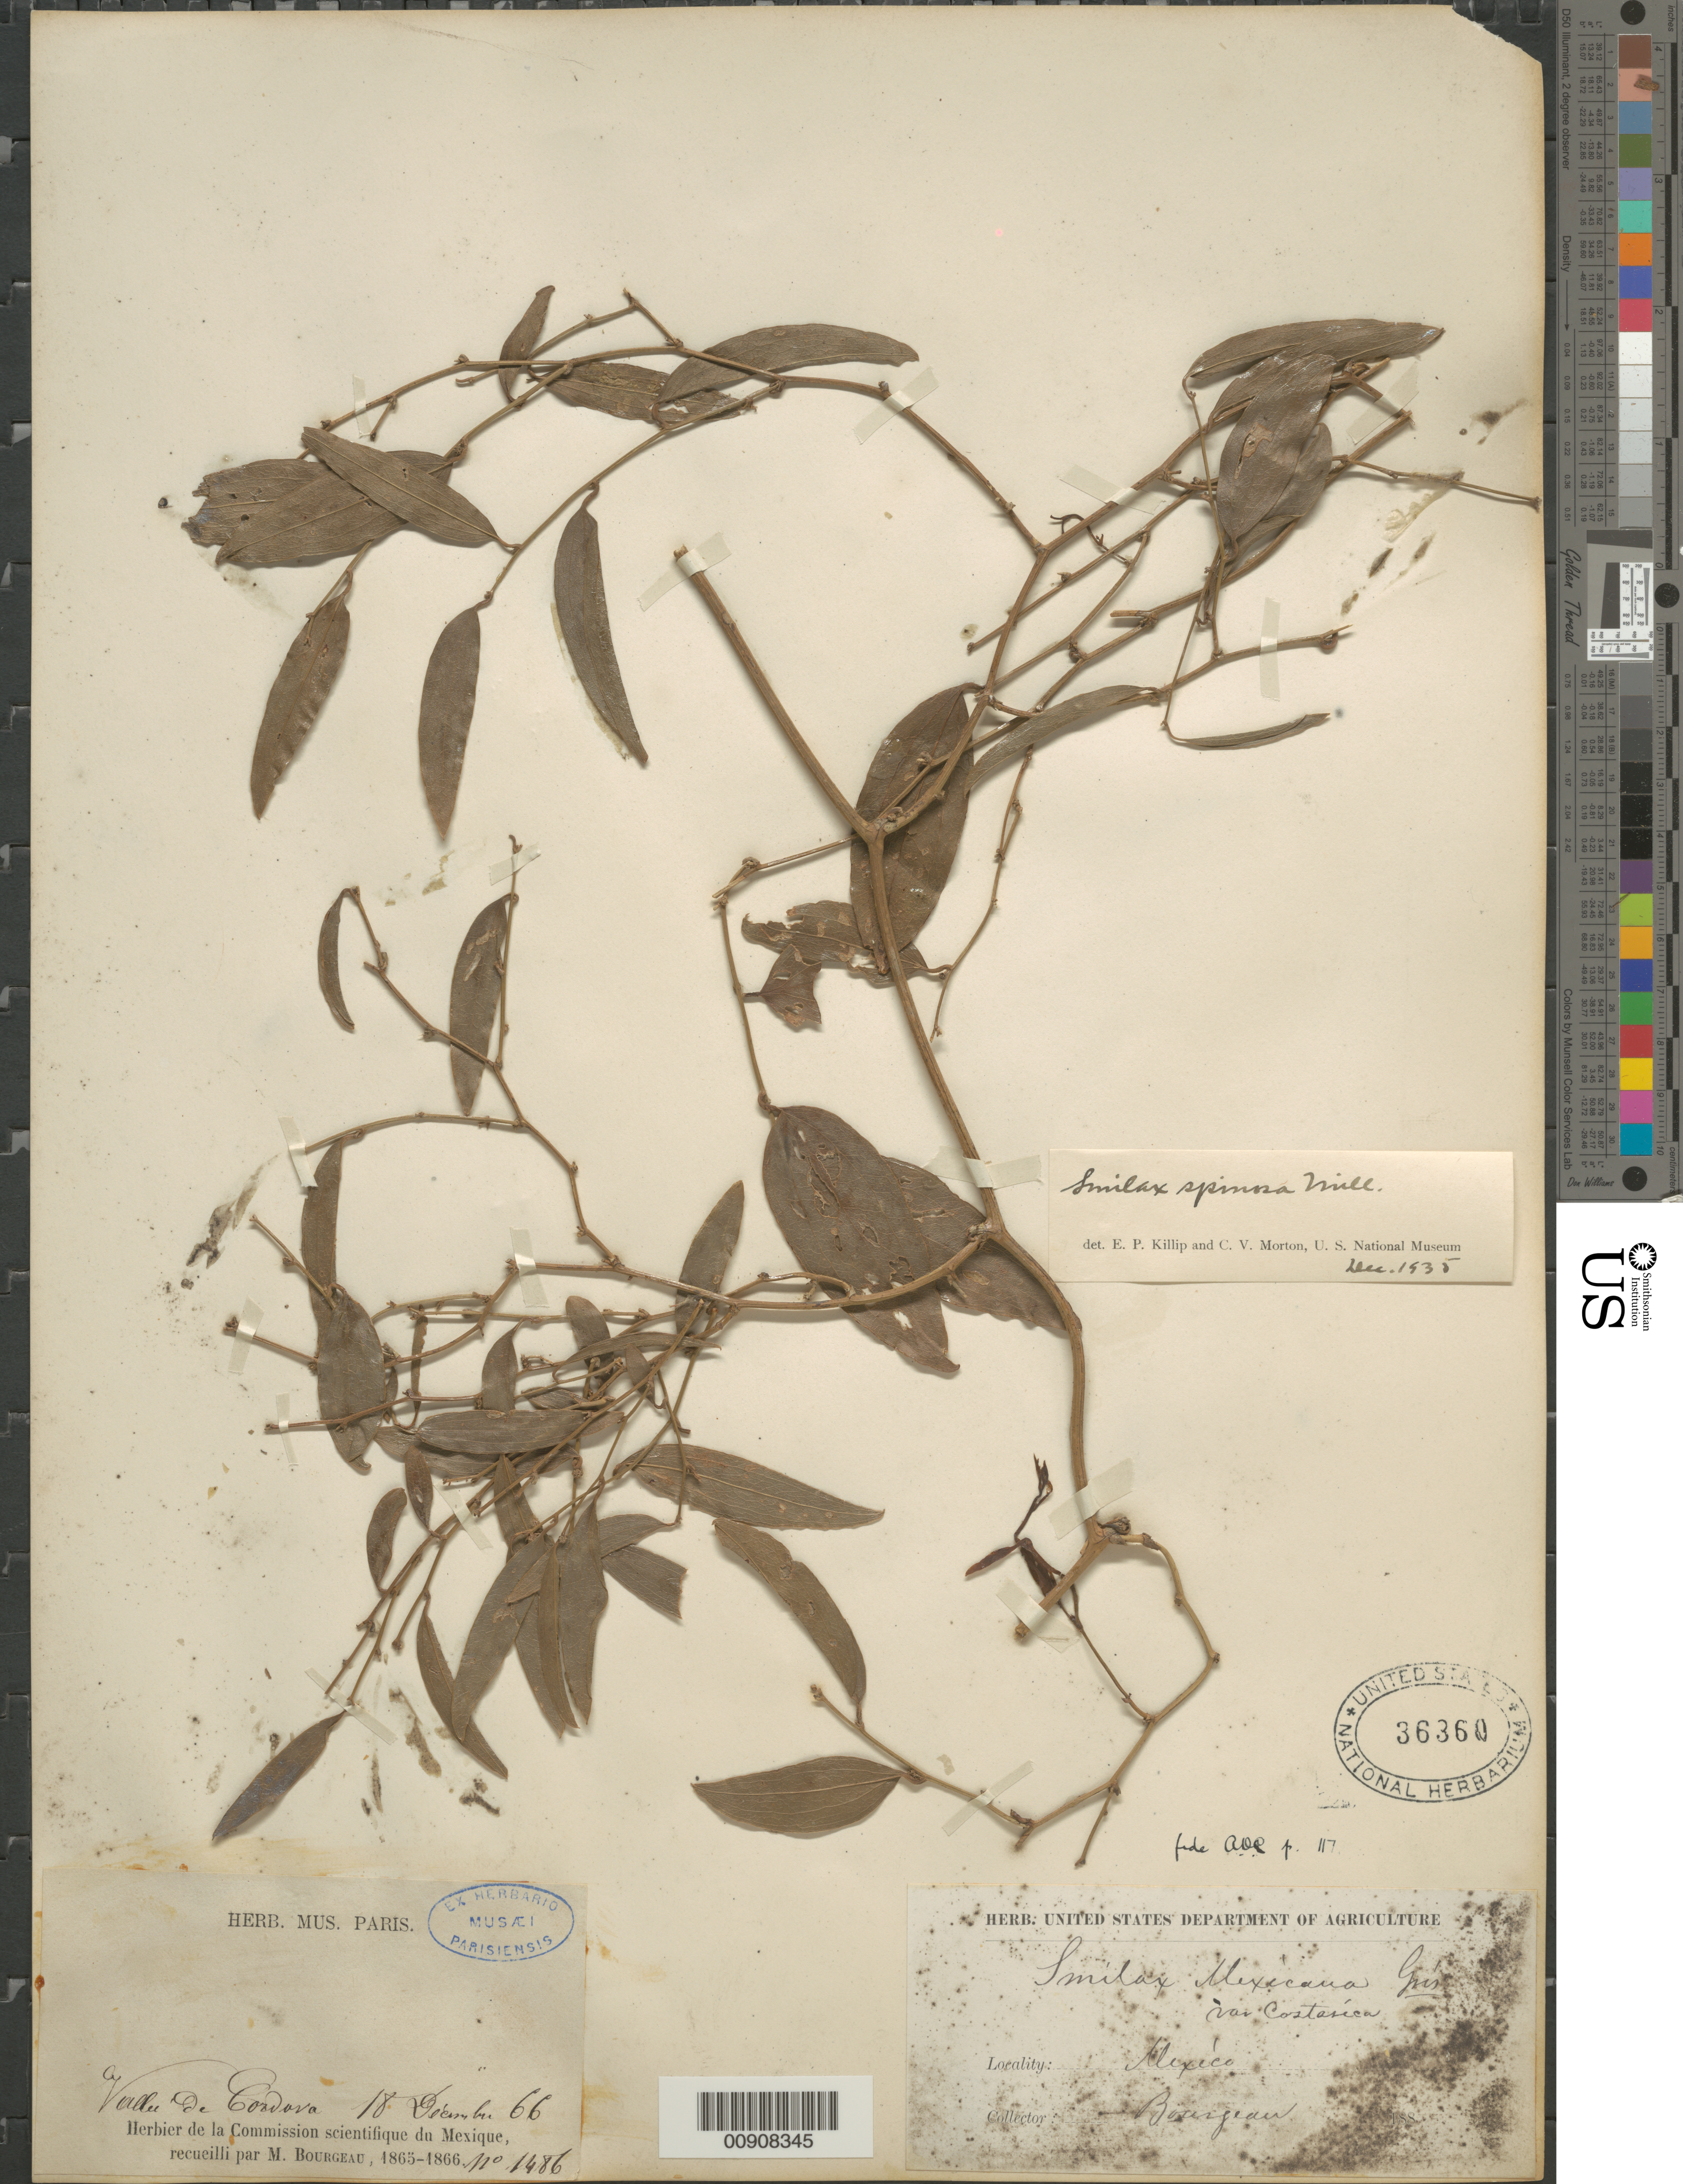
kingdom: Plantae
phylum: Tracheophyta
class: Liliopsida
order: Liliales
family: Smilacaceae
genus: Smilax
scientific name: Smilax spinosa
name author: Mill.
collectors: E. Bourgeau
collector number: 1486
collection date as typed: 18 Dec 1866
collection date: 1866-12-18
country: Mexico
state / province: Veracruz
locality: Valle de Cordova.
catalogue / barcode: US 36360